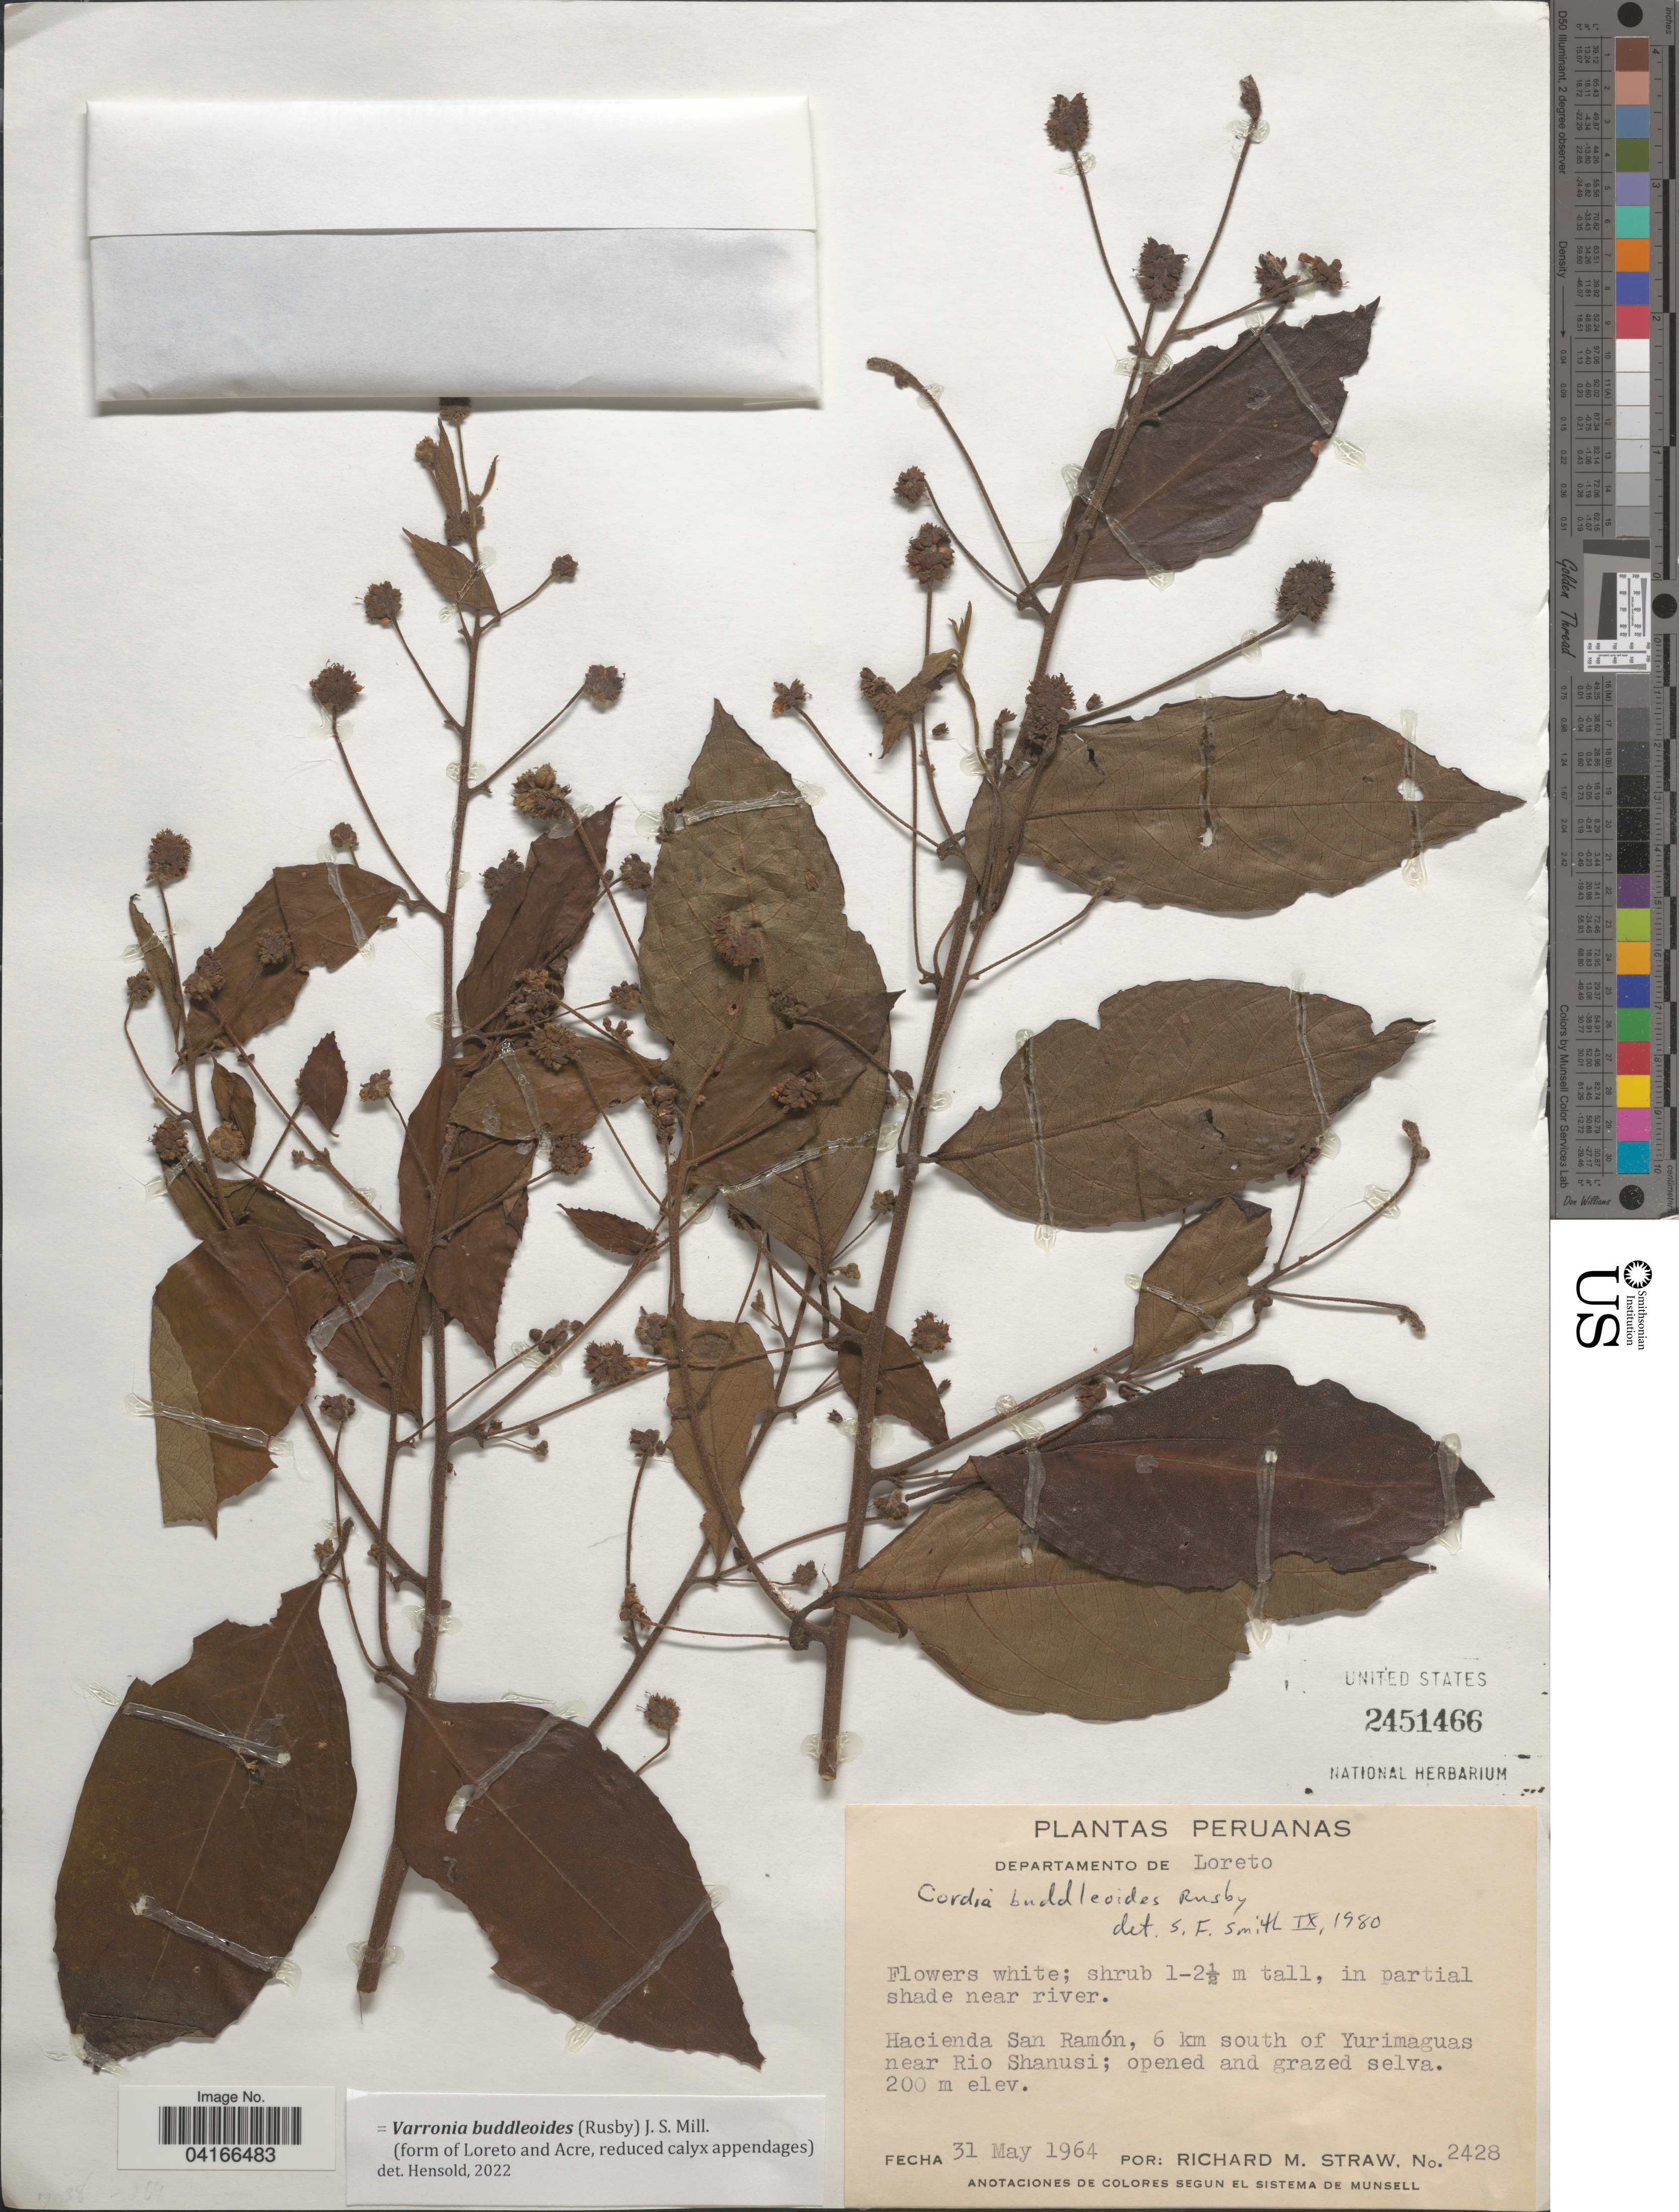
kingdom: Plantae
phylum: Tracheophyta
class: Magnoliopsida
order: Boraginales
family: Cordiaceae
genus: Varronia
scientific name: Varronia buddleoides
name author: (Rusby) J.S. Mill.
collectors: R. M. Straw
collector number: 2428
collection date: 1964-05-31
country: Peru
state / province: Loreto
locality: Peruanas. Departamento de Loreto. Hacienda San Ramón, 6 km south of Yurimaguas near Rio Shanusi.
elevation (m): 200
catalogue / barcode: US 2451466